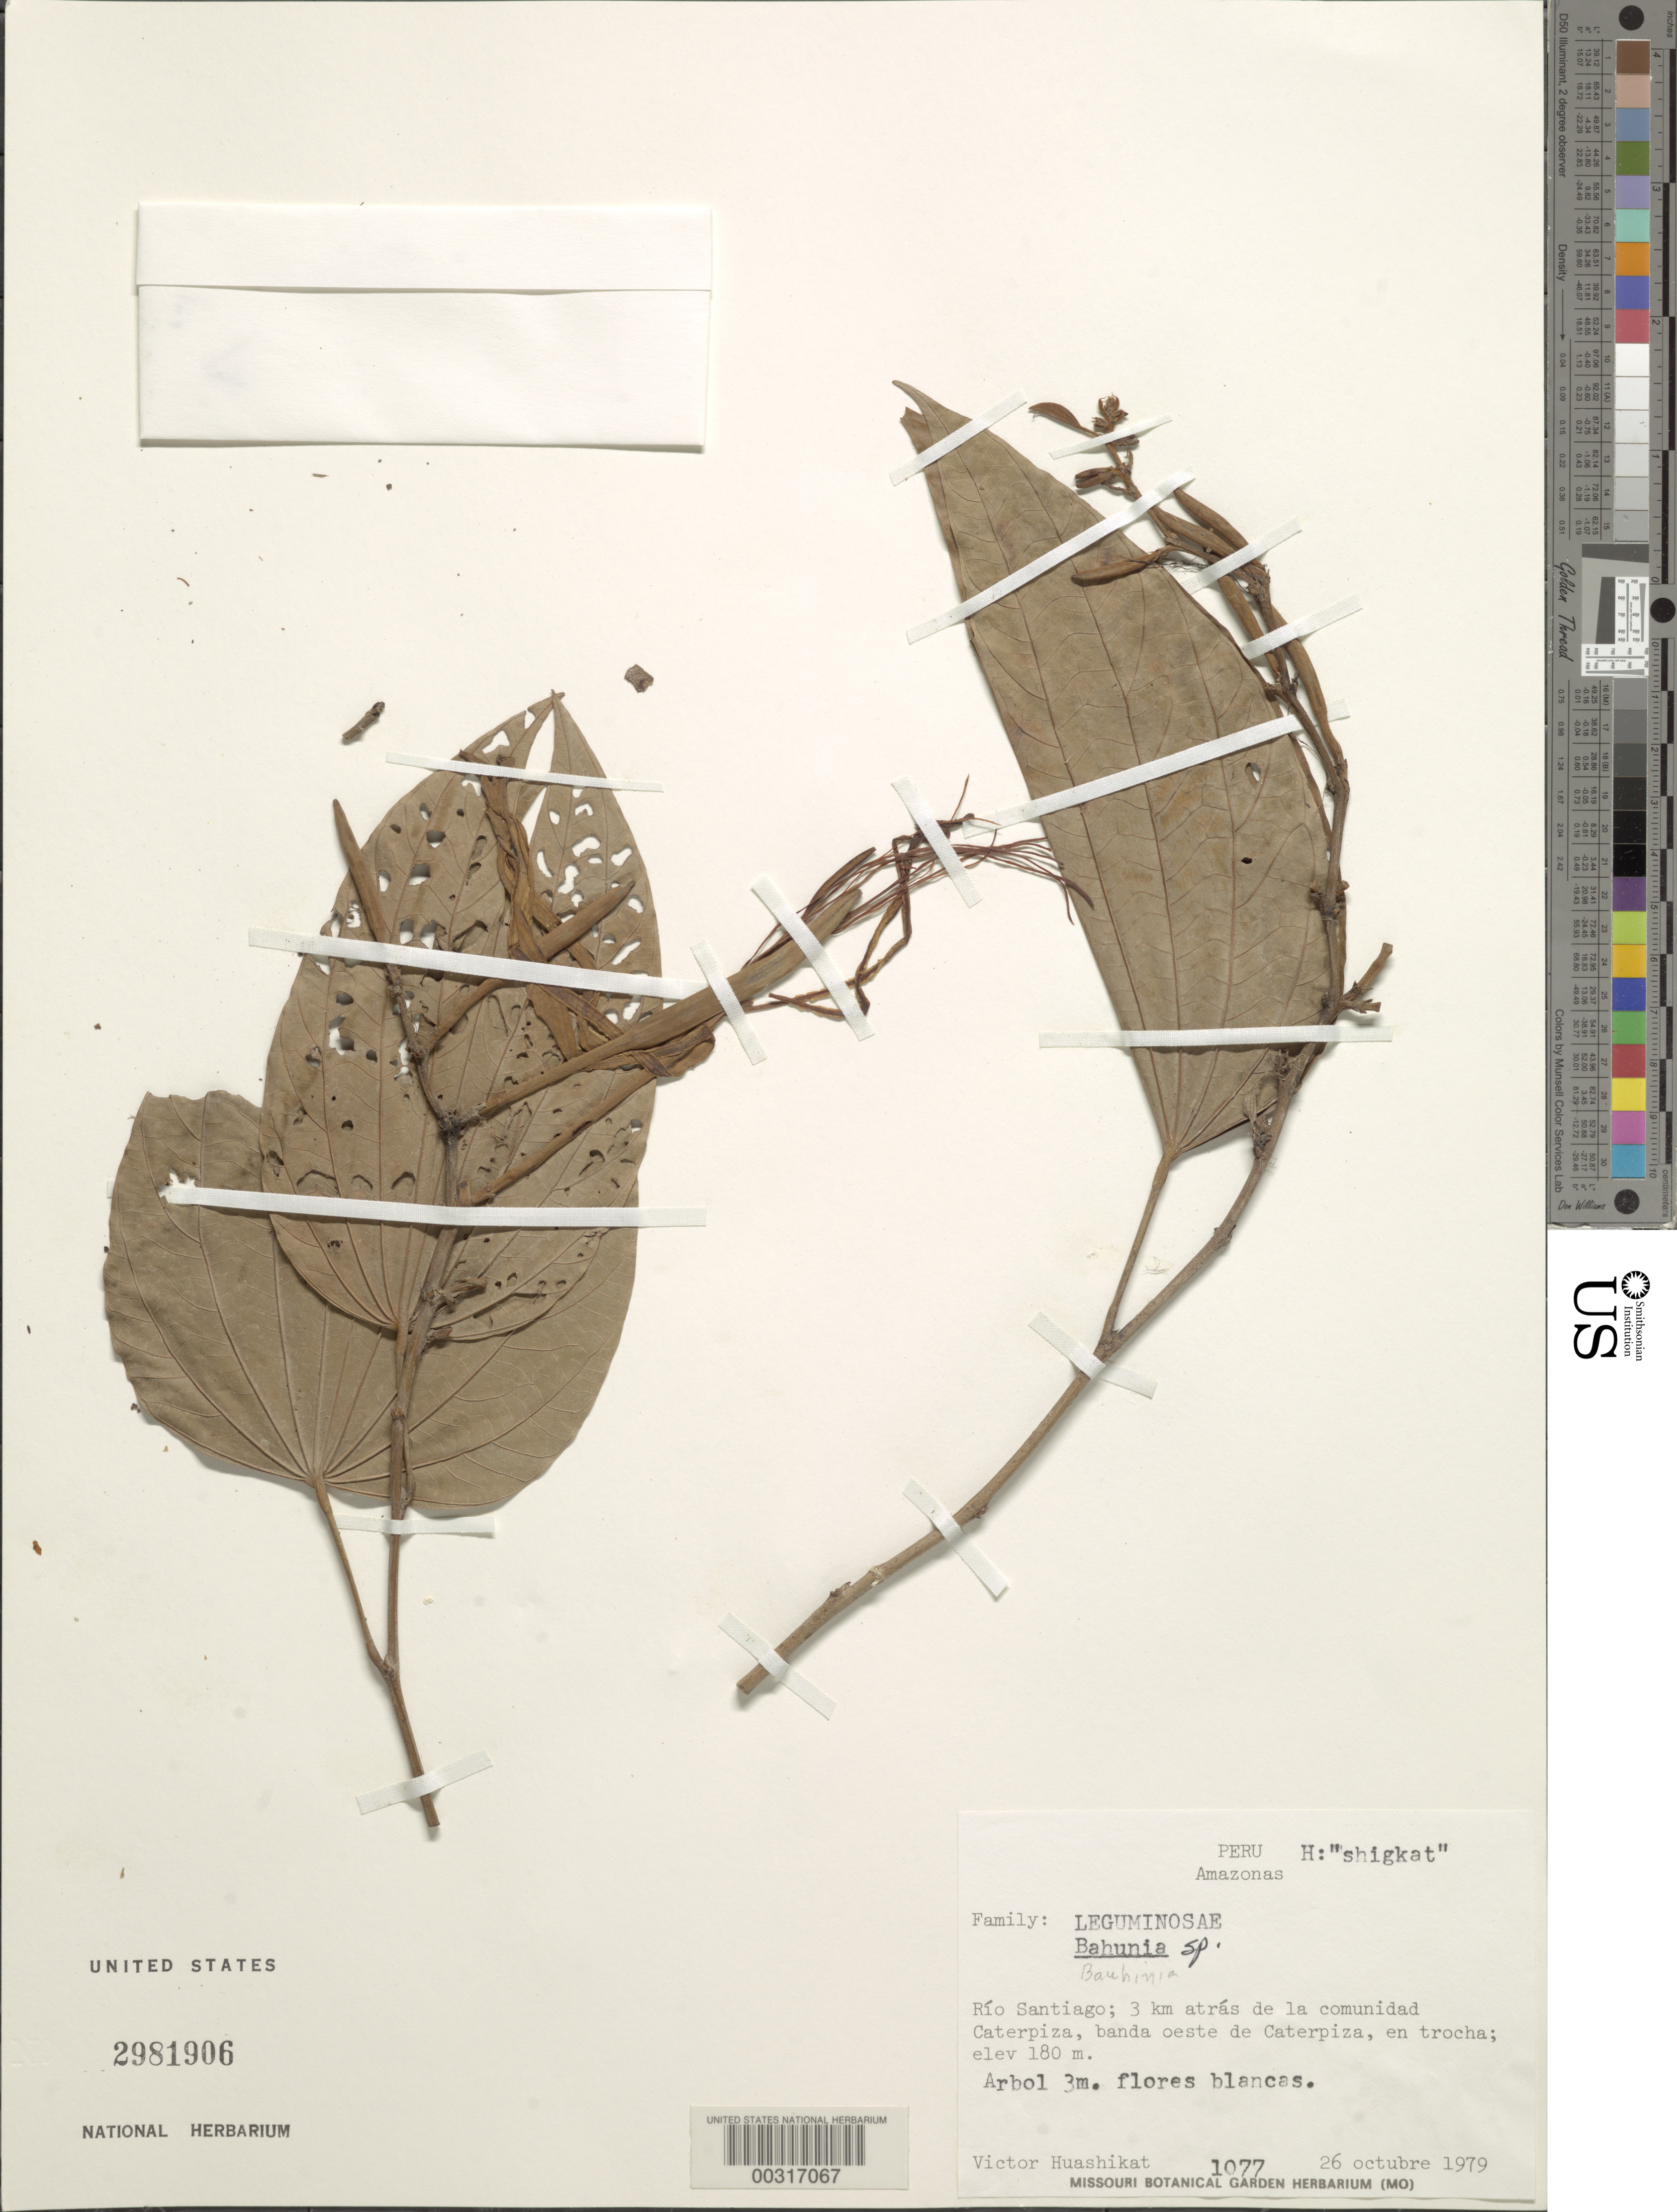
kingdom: Plantae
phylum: Tracheophyta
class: Magnoliopsida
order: Fabales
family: Fabaceae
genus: Bauhinia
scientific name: Bauhinia sp.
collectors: V. Huashikat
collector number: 1077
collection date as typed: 26 Oct 1979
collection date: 1979-10-26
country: Peru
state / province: Amazonas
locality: Río Santiago; 3 km behind the community of Caterpiza, riverbank E of Caterpiza, on trail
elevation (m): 180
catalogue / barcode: US 2981906